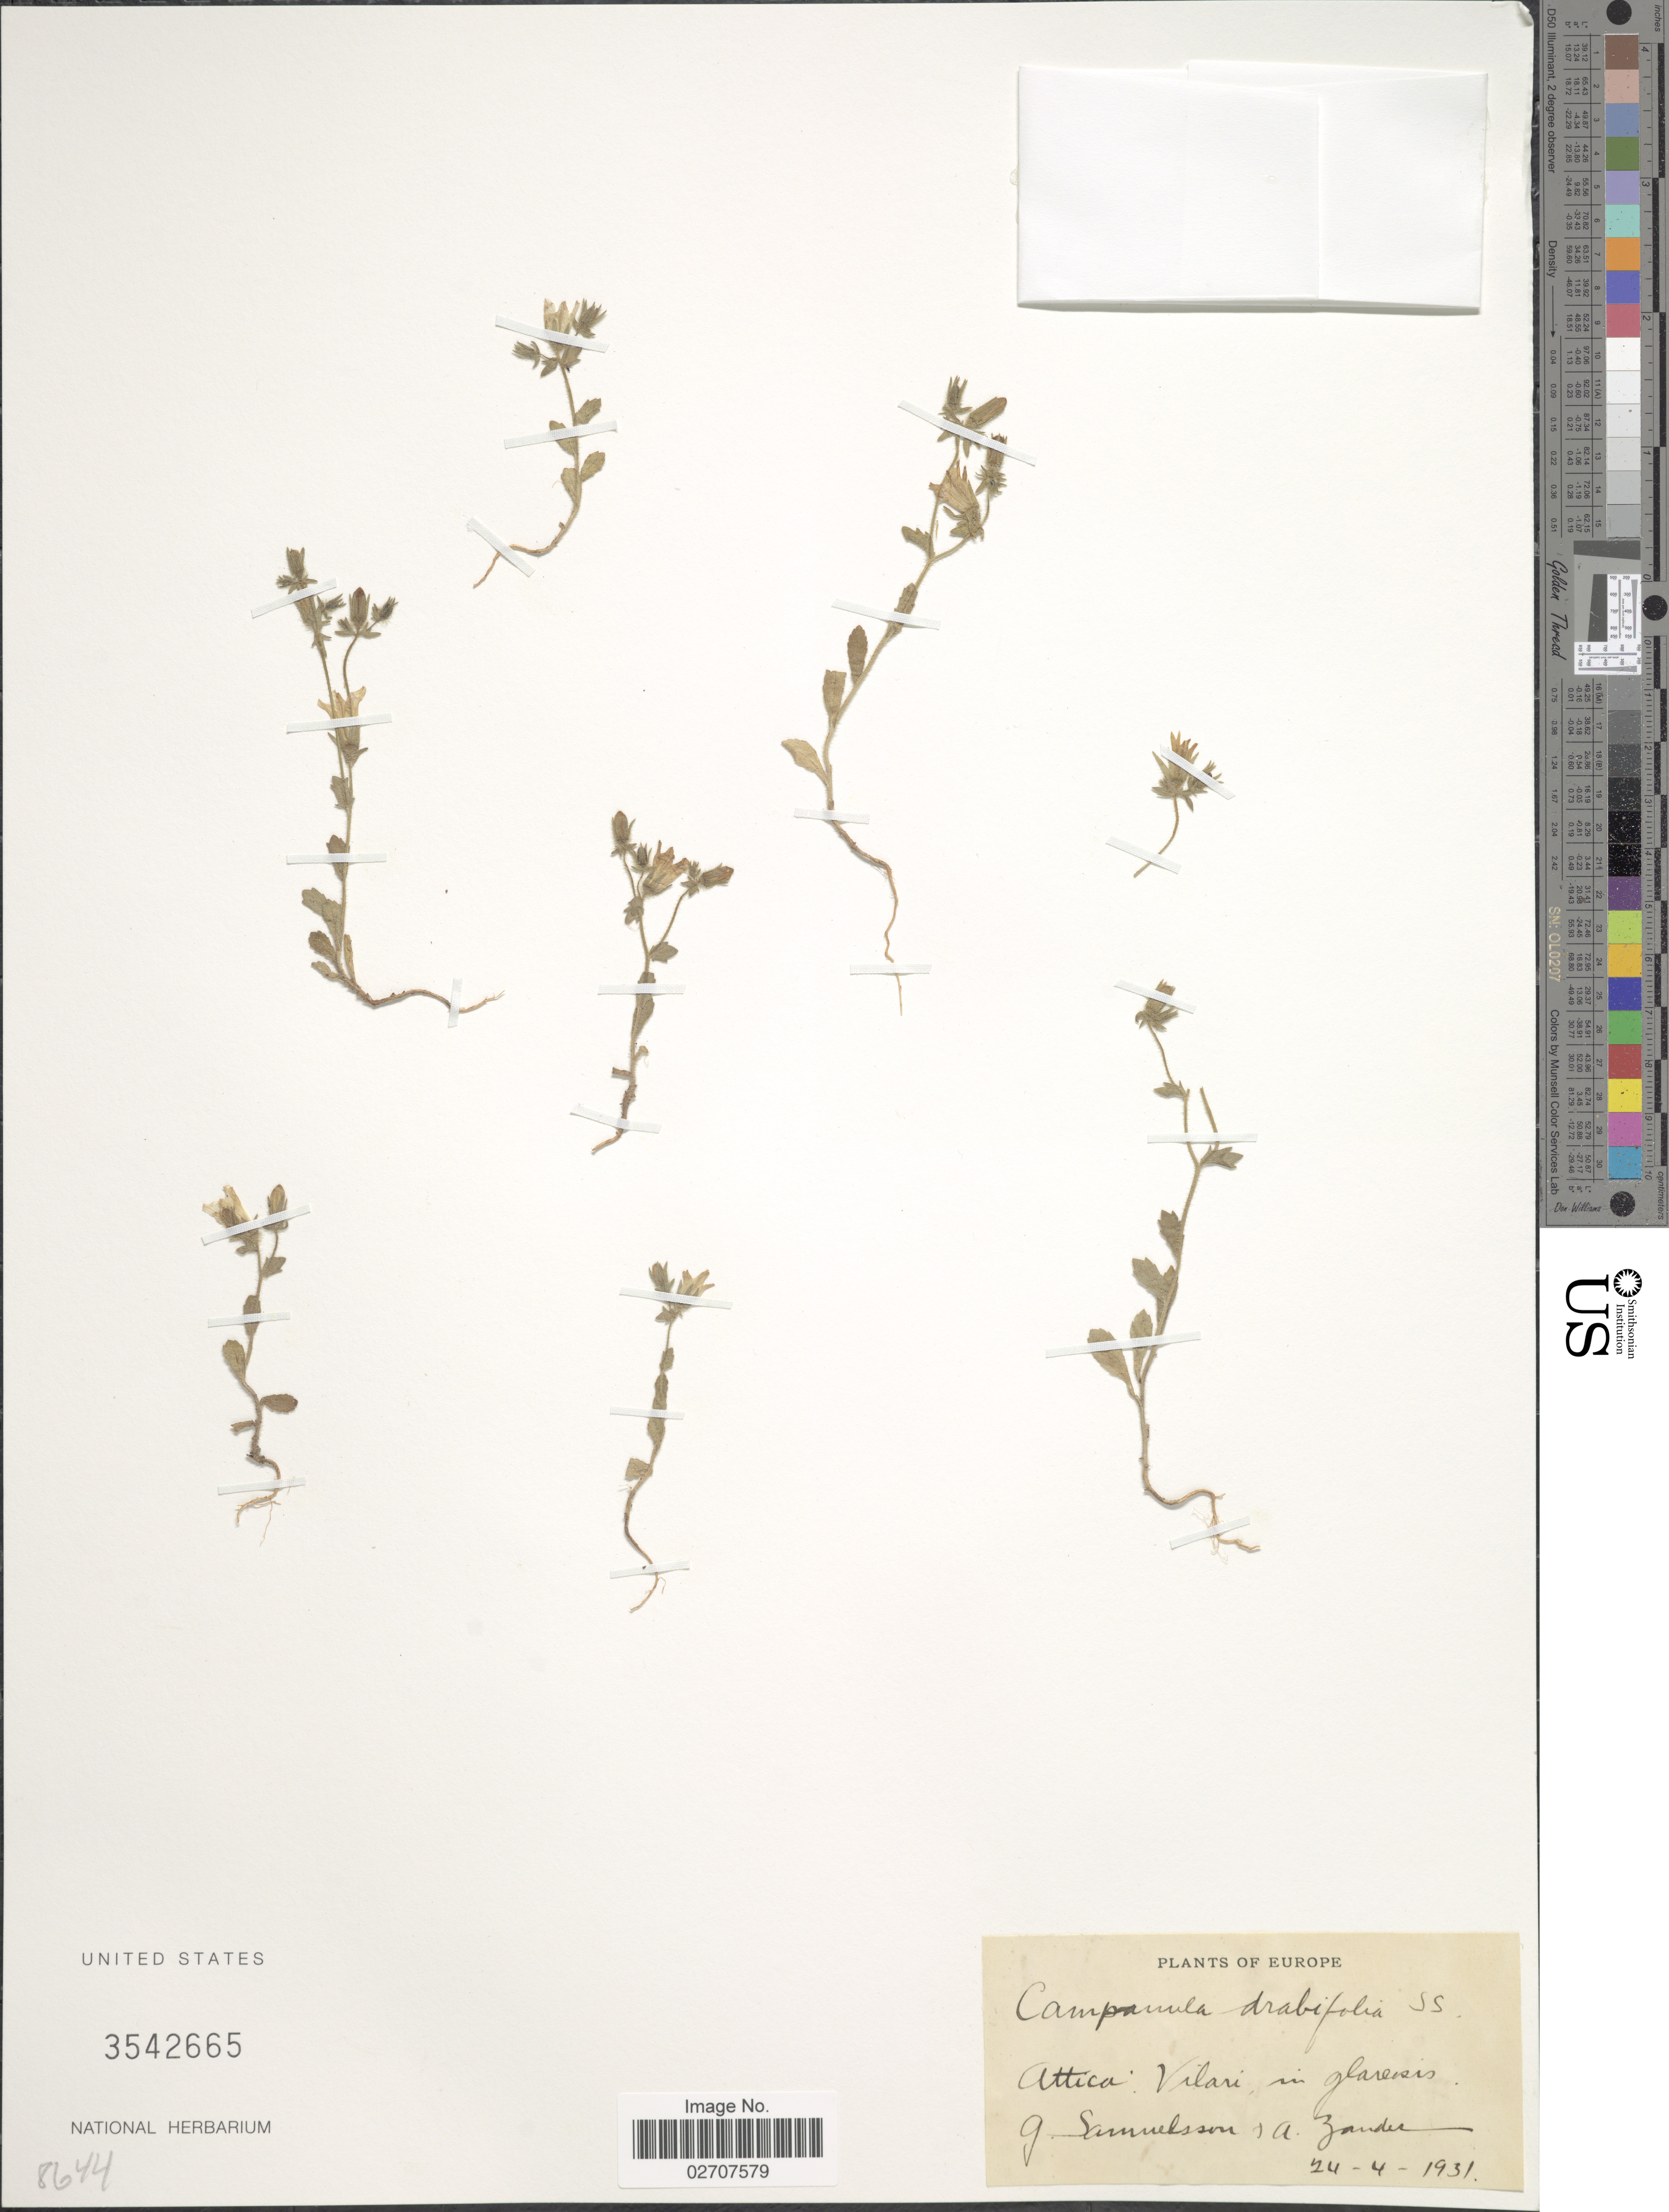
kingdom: Plantae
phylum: Tracheophyta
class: Magnoliopsida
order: Asterales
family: Campanulaceae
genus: Campanula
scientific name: Campanula drabifolia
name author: Sm.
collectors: G. Samuelsson & A. Zander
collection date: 1931-04-24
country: Greece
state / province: Attica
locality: Graeca: Vilari, in glareosis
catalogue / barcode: US 3542665